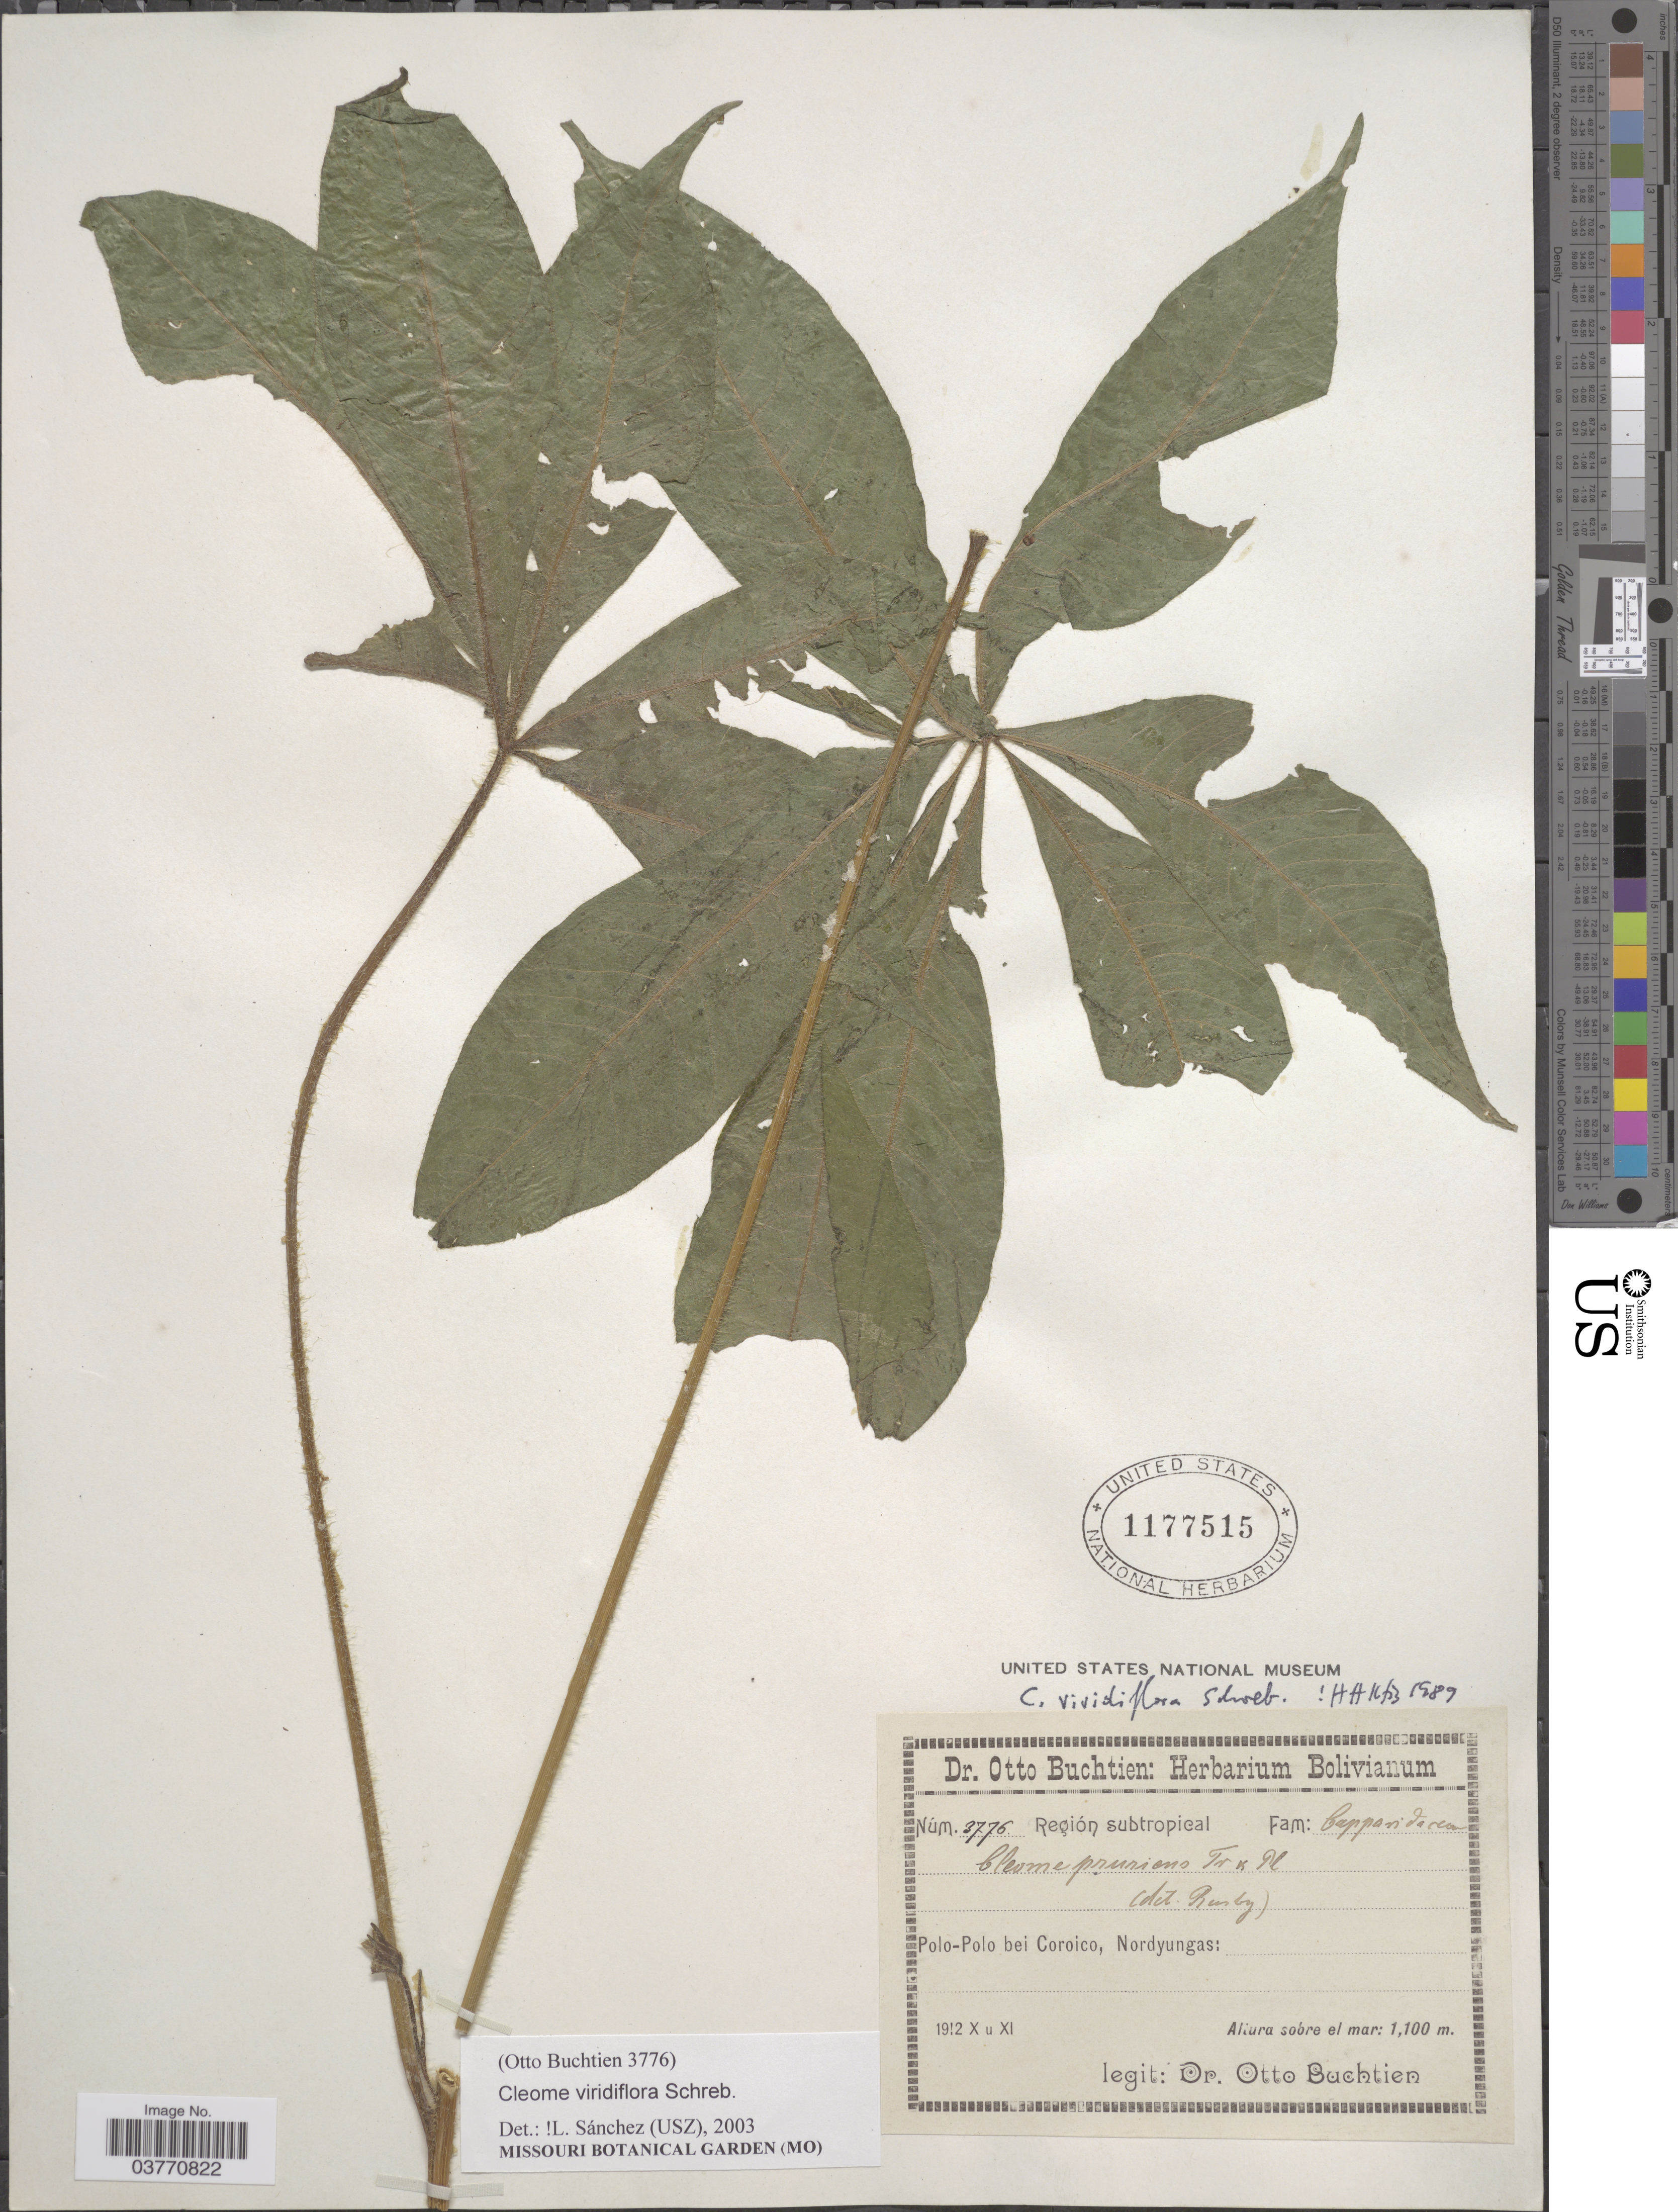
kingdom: Plantae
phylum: Tracheophyta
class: Magnoliopsida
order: Brassicales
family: Cleomaceae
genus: Melidiscus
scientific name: Melidiscus gigantea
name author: (L.) Raf.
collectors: O. Buchtien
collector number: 3776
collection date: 1912-10/1912-11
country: Bolivia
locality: Región subtropical. Polo-Polo bei Coroico, Nordyungas.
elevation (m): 1100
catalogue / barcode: US 1177515